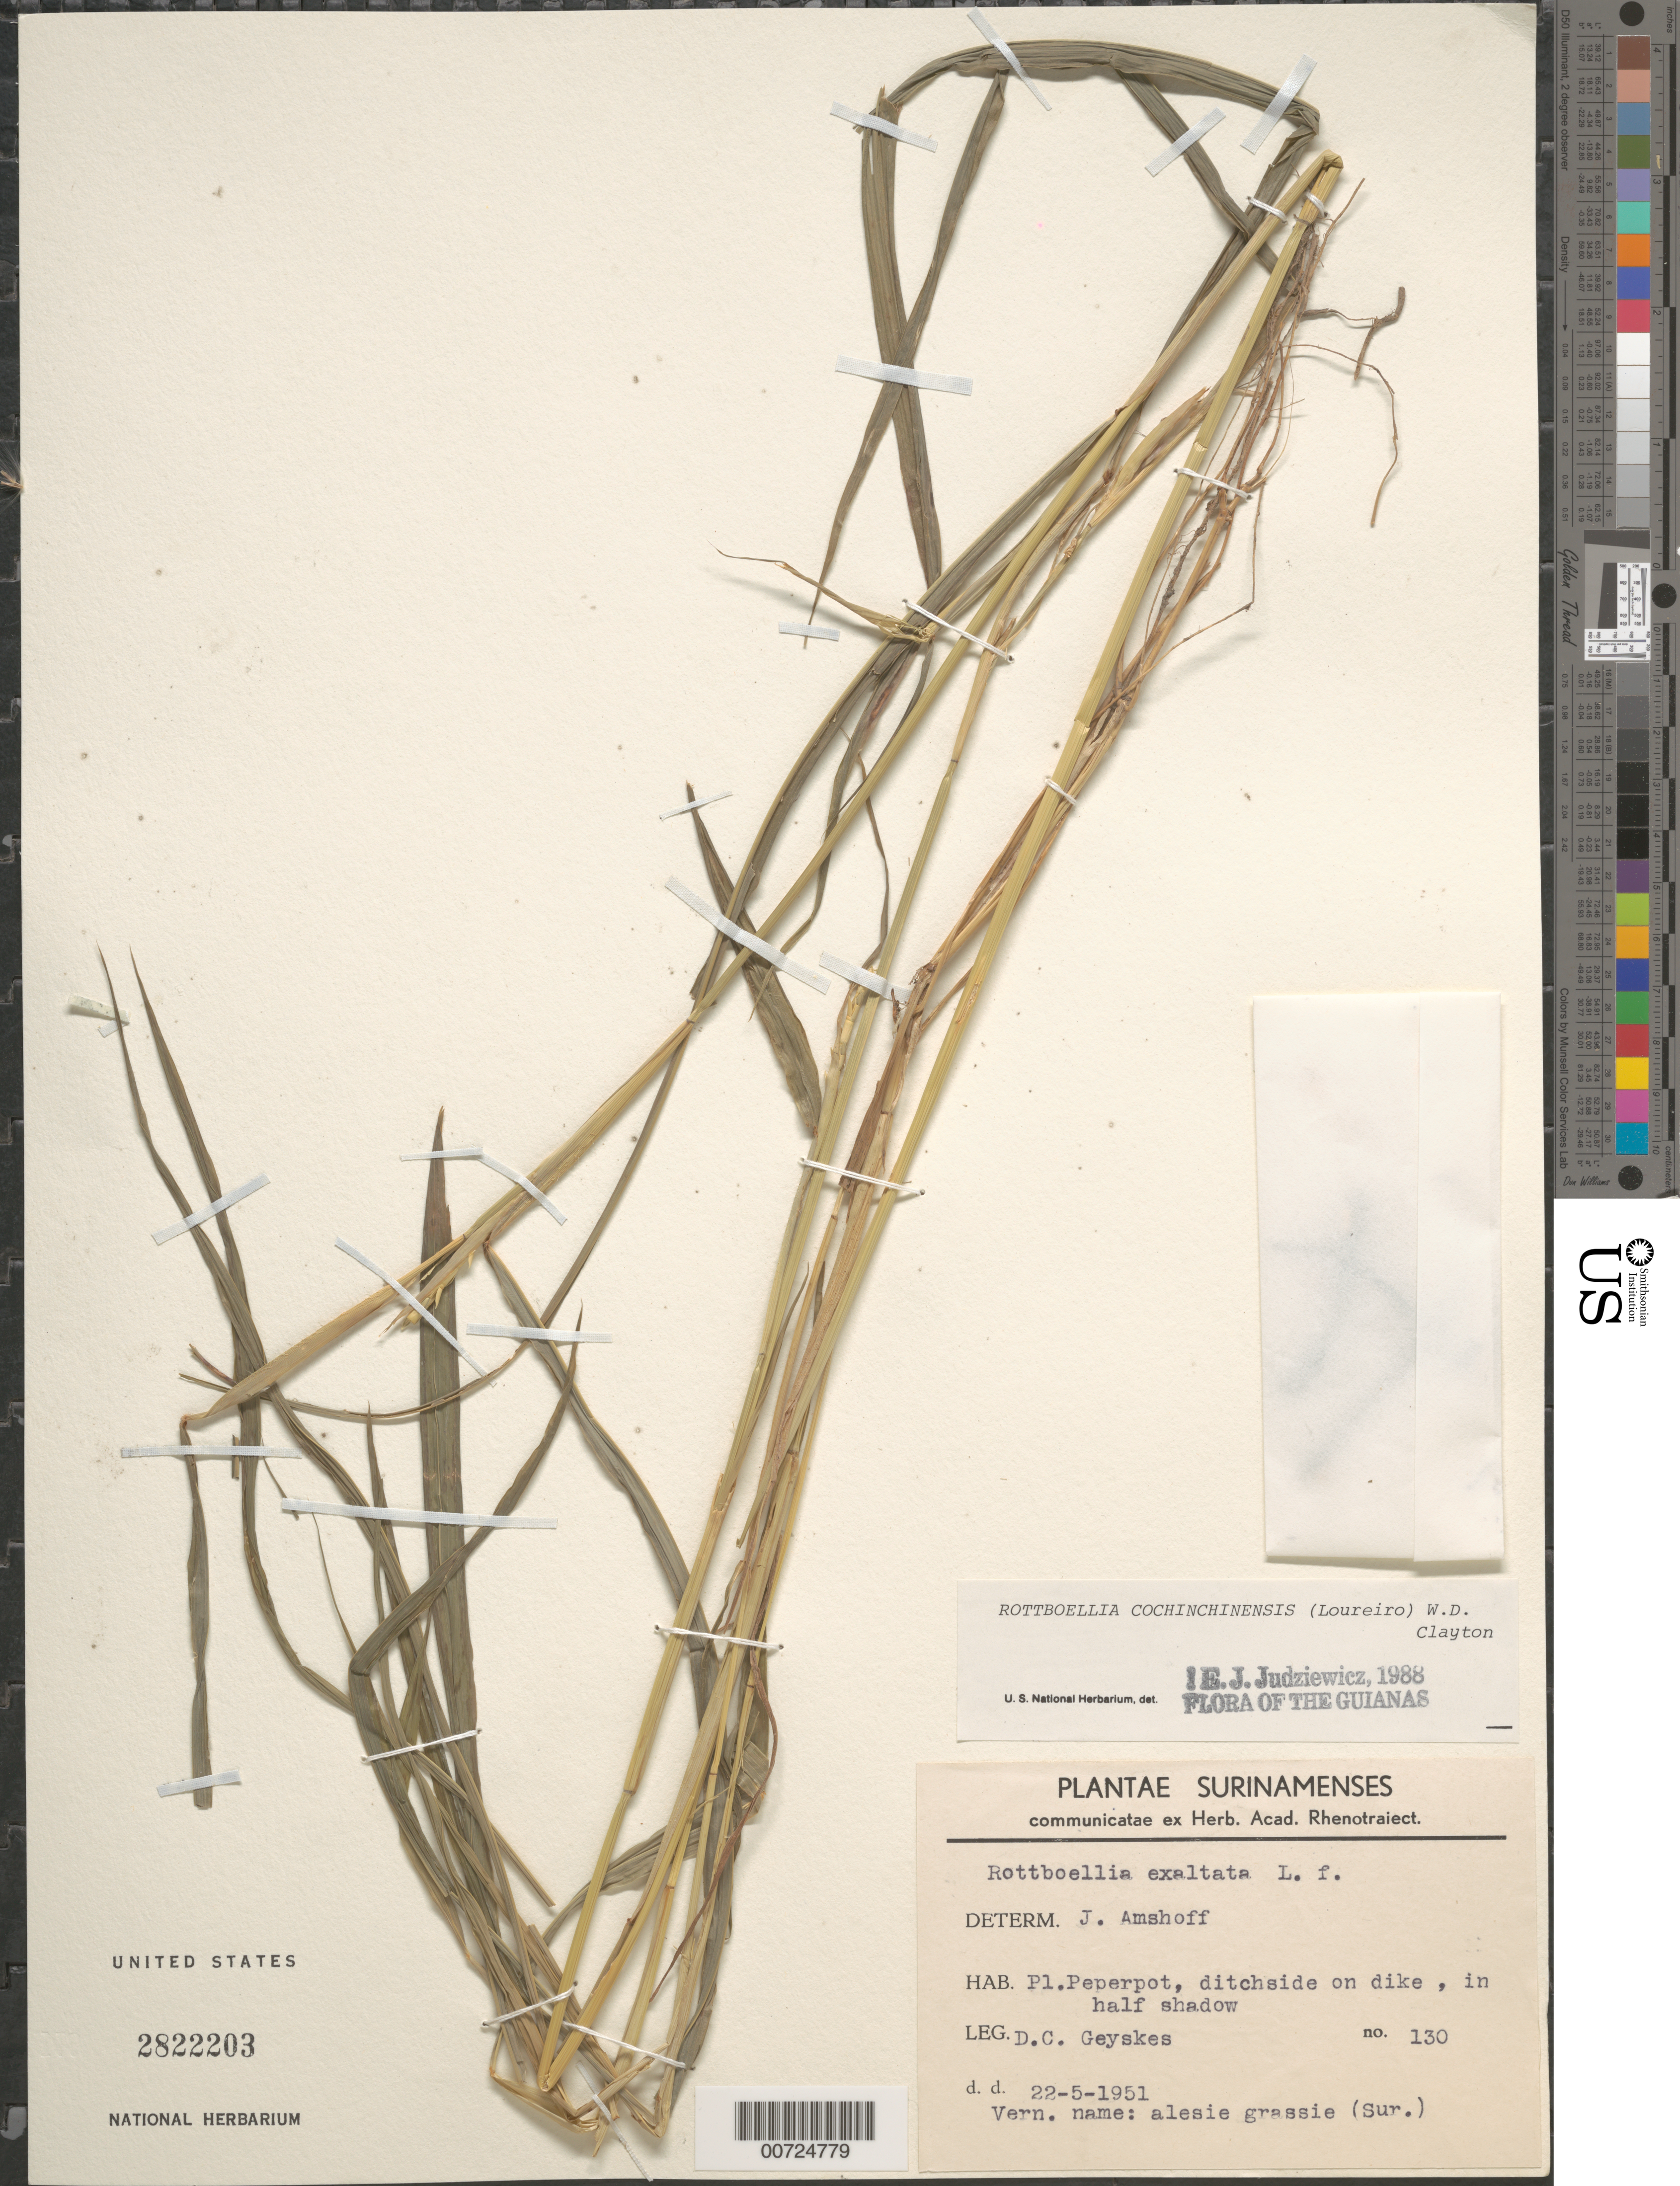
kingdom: Plantae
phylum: Tracheophyta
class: Liliopsida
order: Poales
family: Poaceae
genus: Rottboellia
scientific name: Rottboellia cochinchinensis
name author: (Lour.) Clayton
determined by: Judziewicz, E. J.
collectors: D. Geijskes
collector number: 130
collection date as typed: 22-May-51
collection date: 1951-05-22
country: Suriname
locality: Pl. Peperpot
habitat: Ditchside on dike, in half shadow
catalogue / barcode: US 2822203